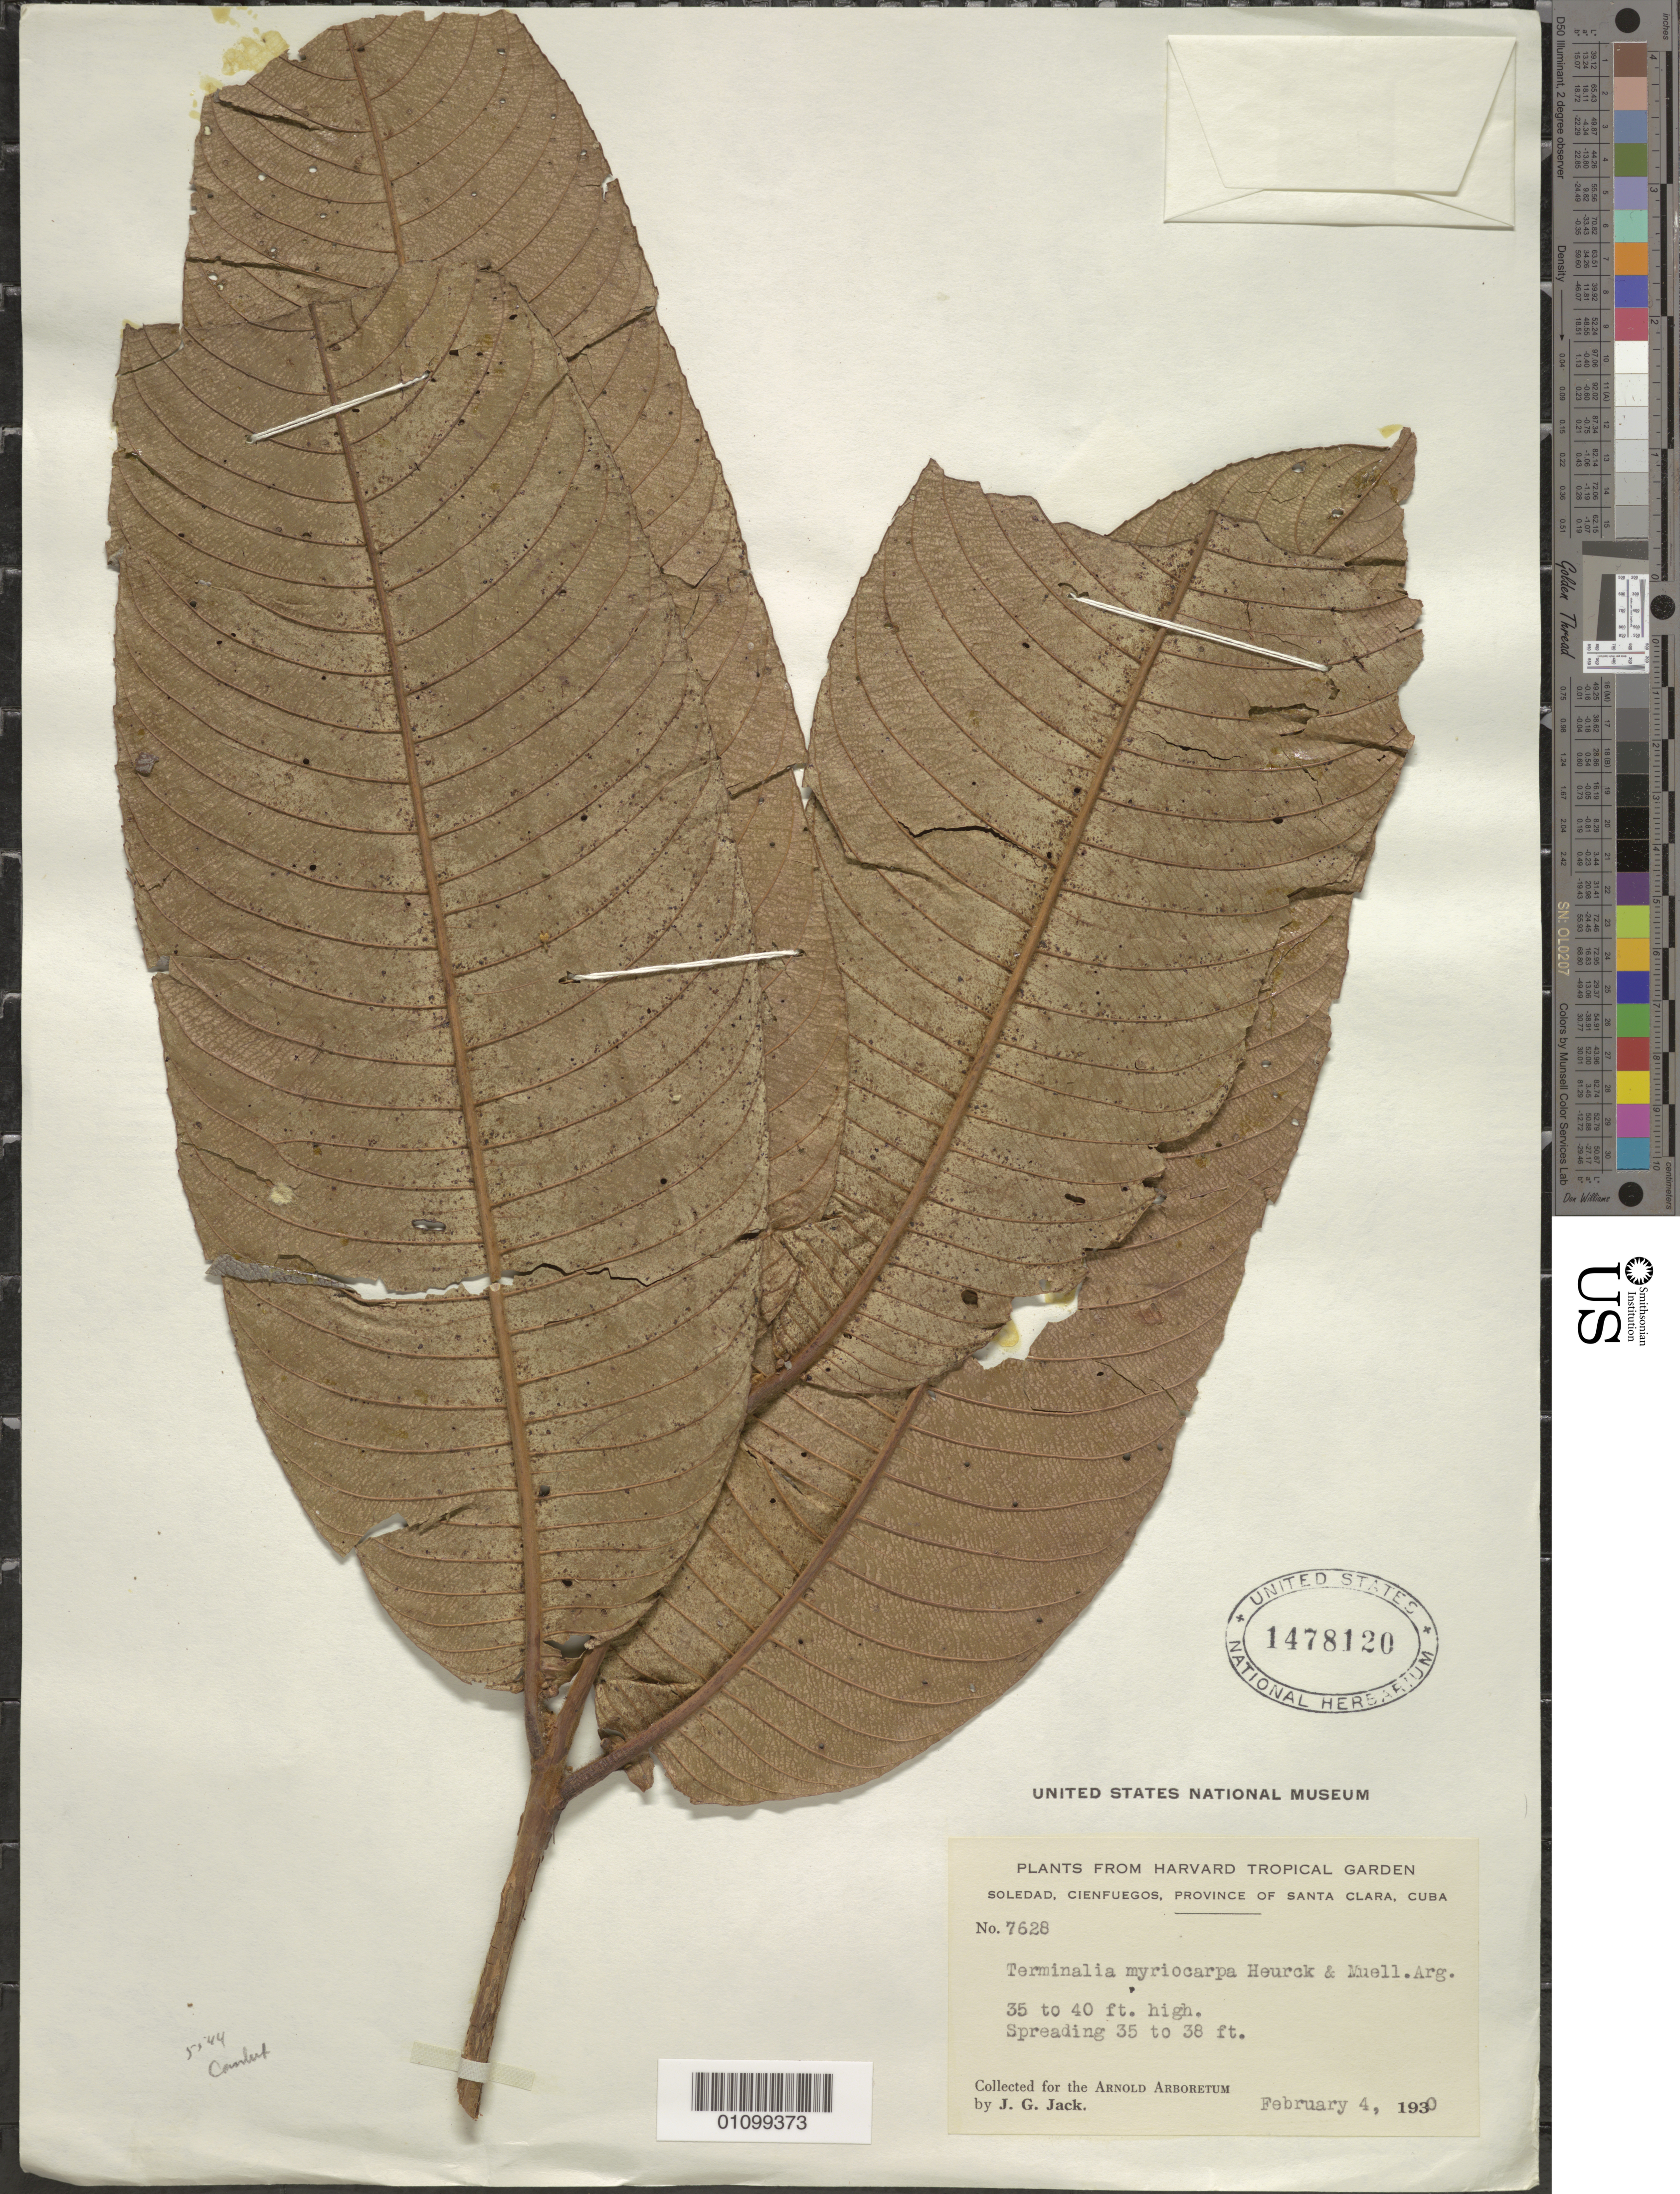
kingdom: Plantae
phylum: Tracheophyta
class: Magnoliopsida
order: Myrtales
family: Combretaceae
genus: Terminalia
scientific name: Terminalia myriocarpa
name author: Van Heurck & Müll. Arg.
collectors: J. G. Jack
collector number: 7628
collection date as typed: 04 Feb 1930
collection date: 1930-02-04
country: Cuba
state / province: Cienfuegos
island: Cuba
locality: Soledad, Cienfuegos, Province of Santa Clara 35 to 40 ft high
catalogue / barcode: US 1478120